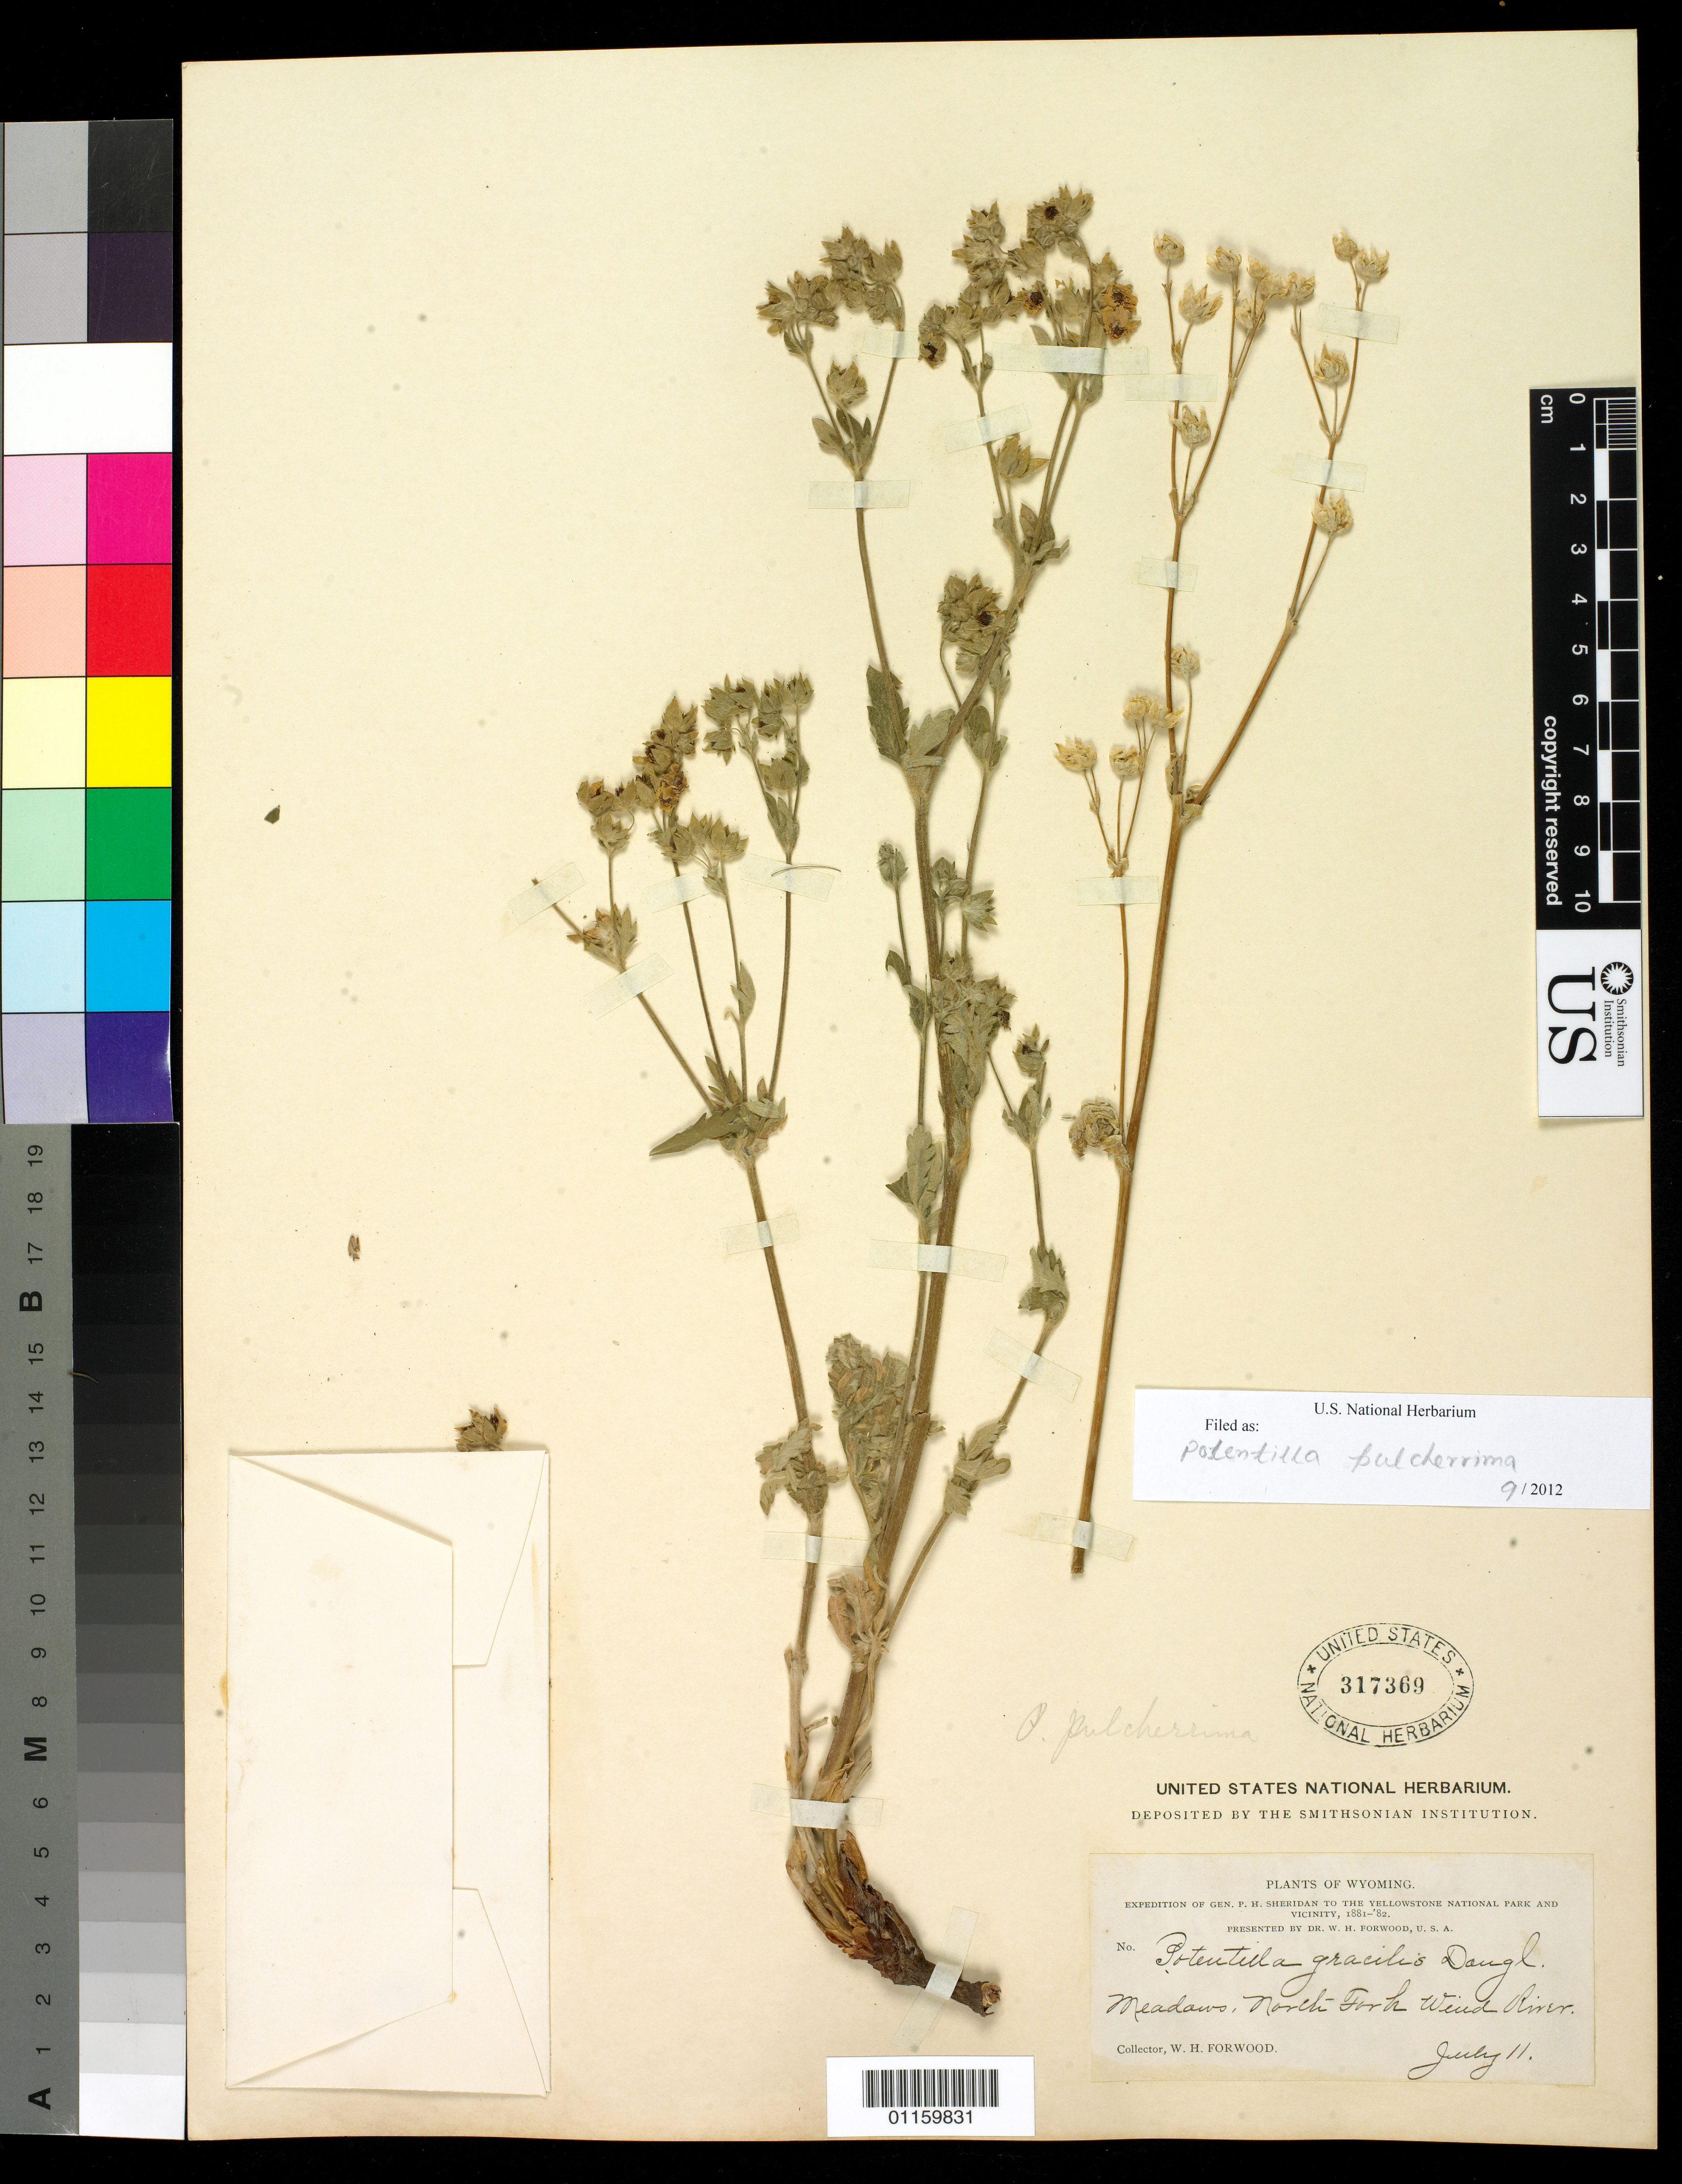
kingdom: Plantae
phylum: Tracheophyta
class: Magnoliopsida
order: Rosales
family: Rosaceae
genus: Potentilla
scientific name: Potentilla pulcherrima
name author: Lehm.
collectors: W. Forwood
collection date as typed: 11 Jul 1881 to 11 Jul 1882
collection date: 1881-07-11/1882-07-11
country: United States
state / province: Wyoming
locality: North Fork Wind River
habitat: Meadows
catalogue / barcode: US 317369